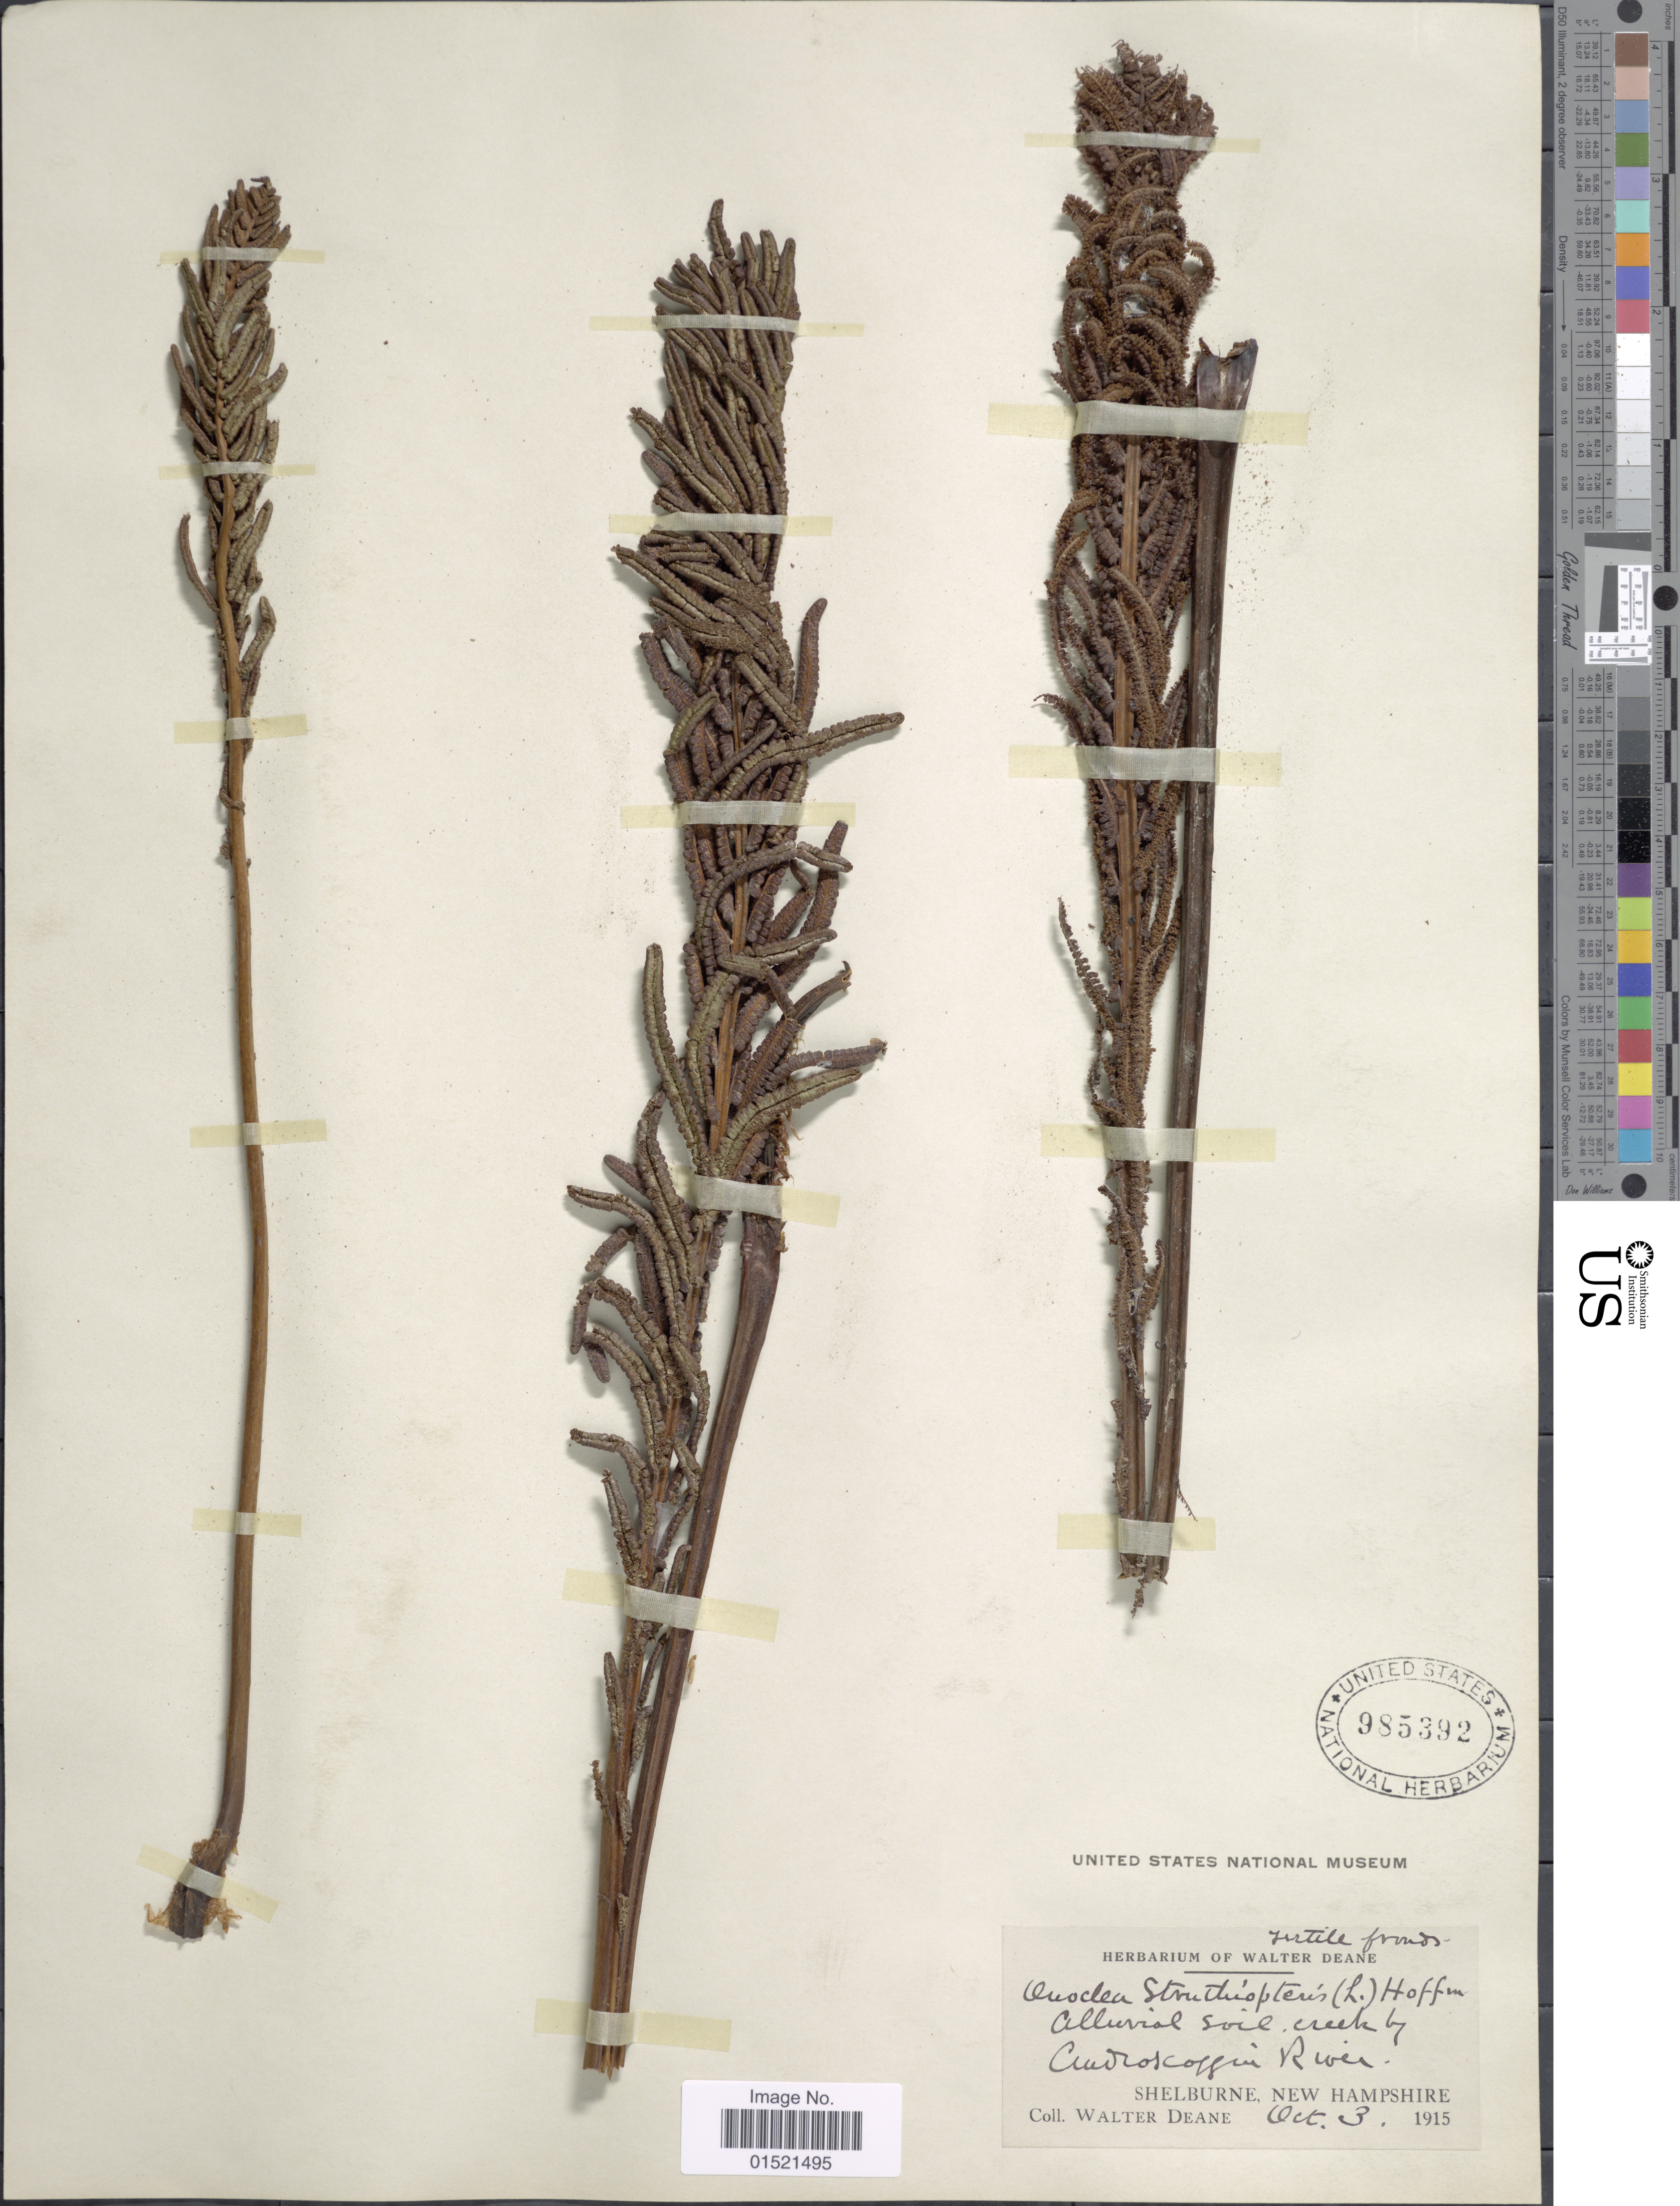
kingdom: Plantae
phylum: Tracheophyta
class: Polypodiopsida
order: Polypodiales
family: Onocleaceae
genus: Matteuccia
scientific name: Matteuccia struthiopteris var. pensylvanica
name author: (Willd.) C.V. Morton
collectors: W. Deane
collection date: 1915-10-03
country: United States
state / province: New Hampshire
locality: Androscoggin River, Shelburne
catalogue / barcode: US 985392